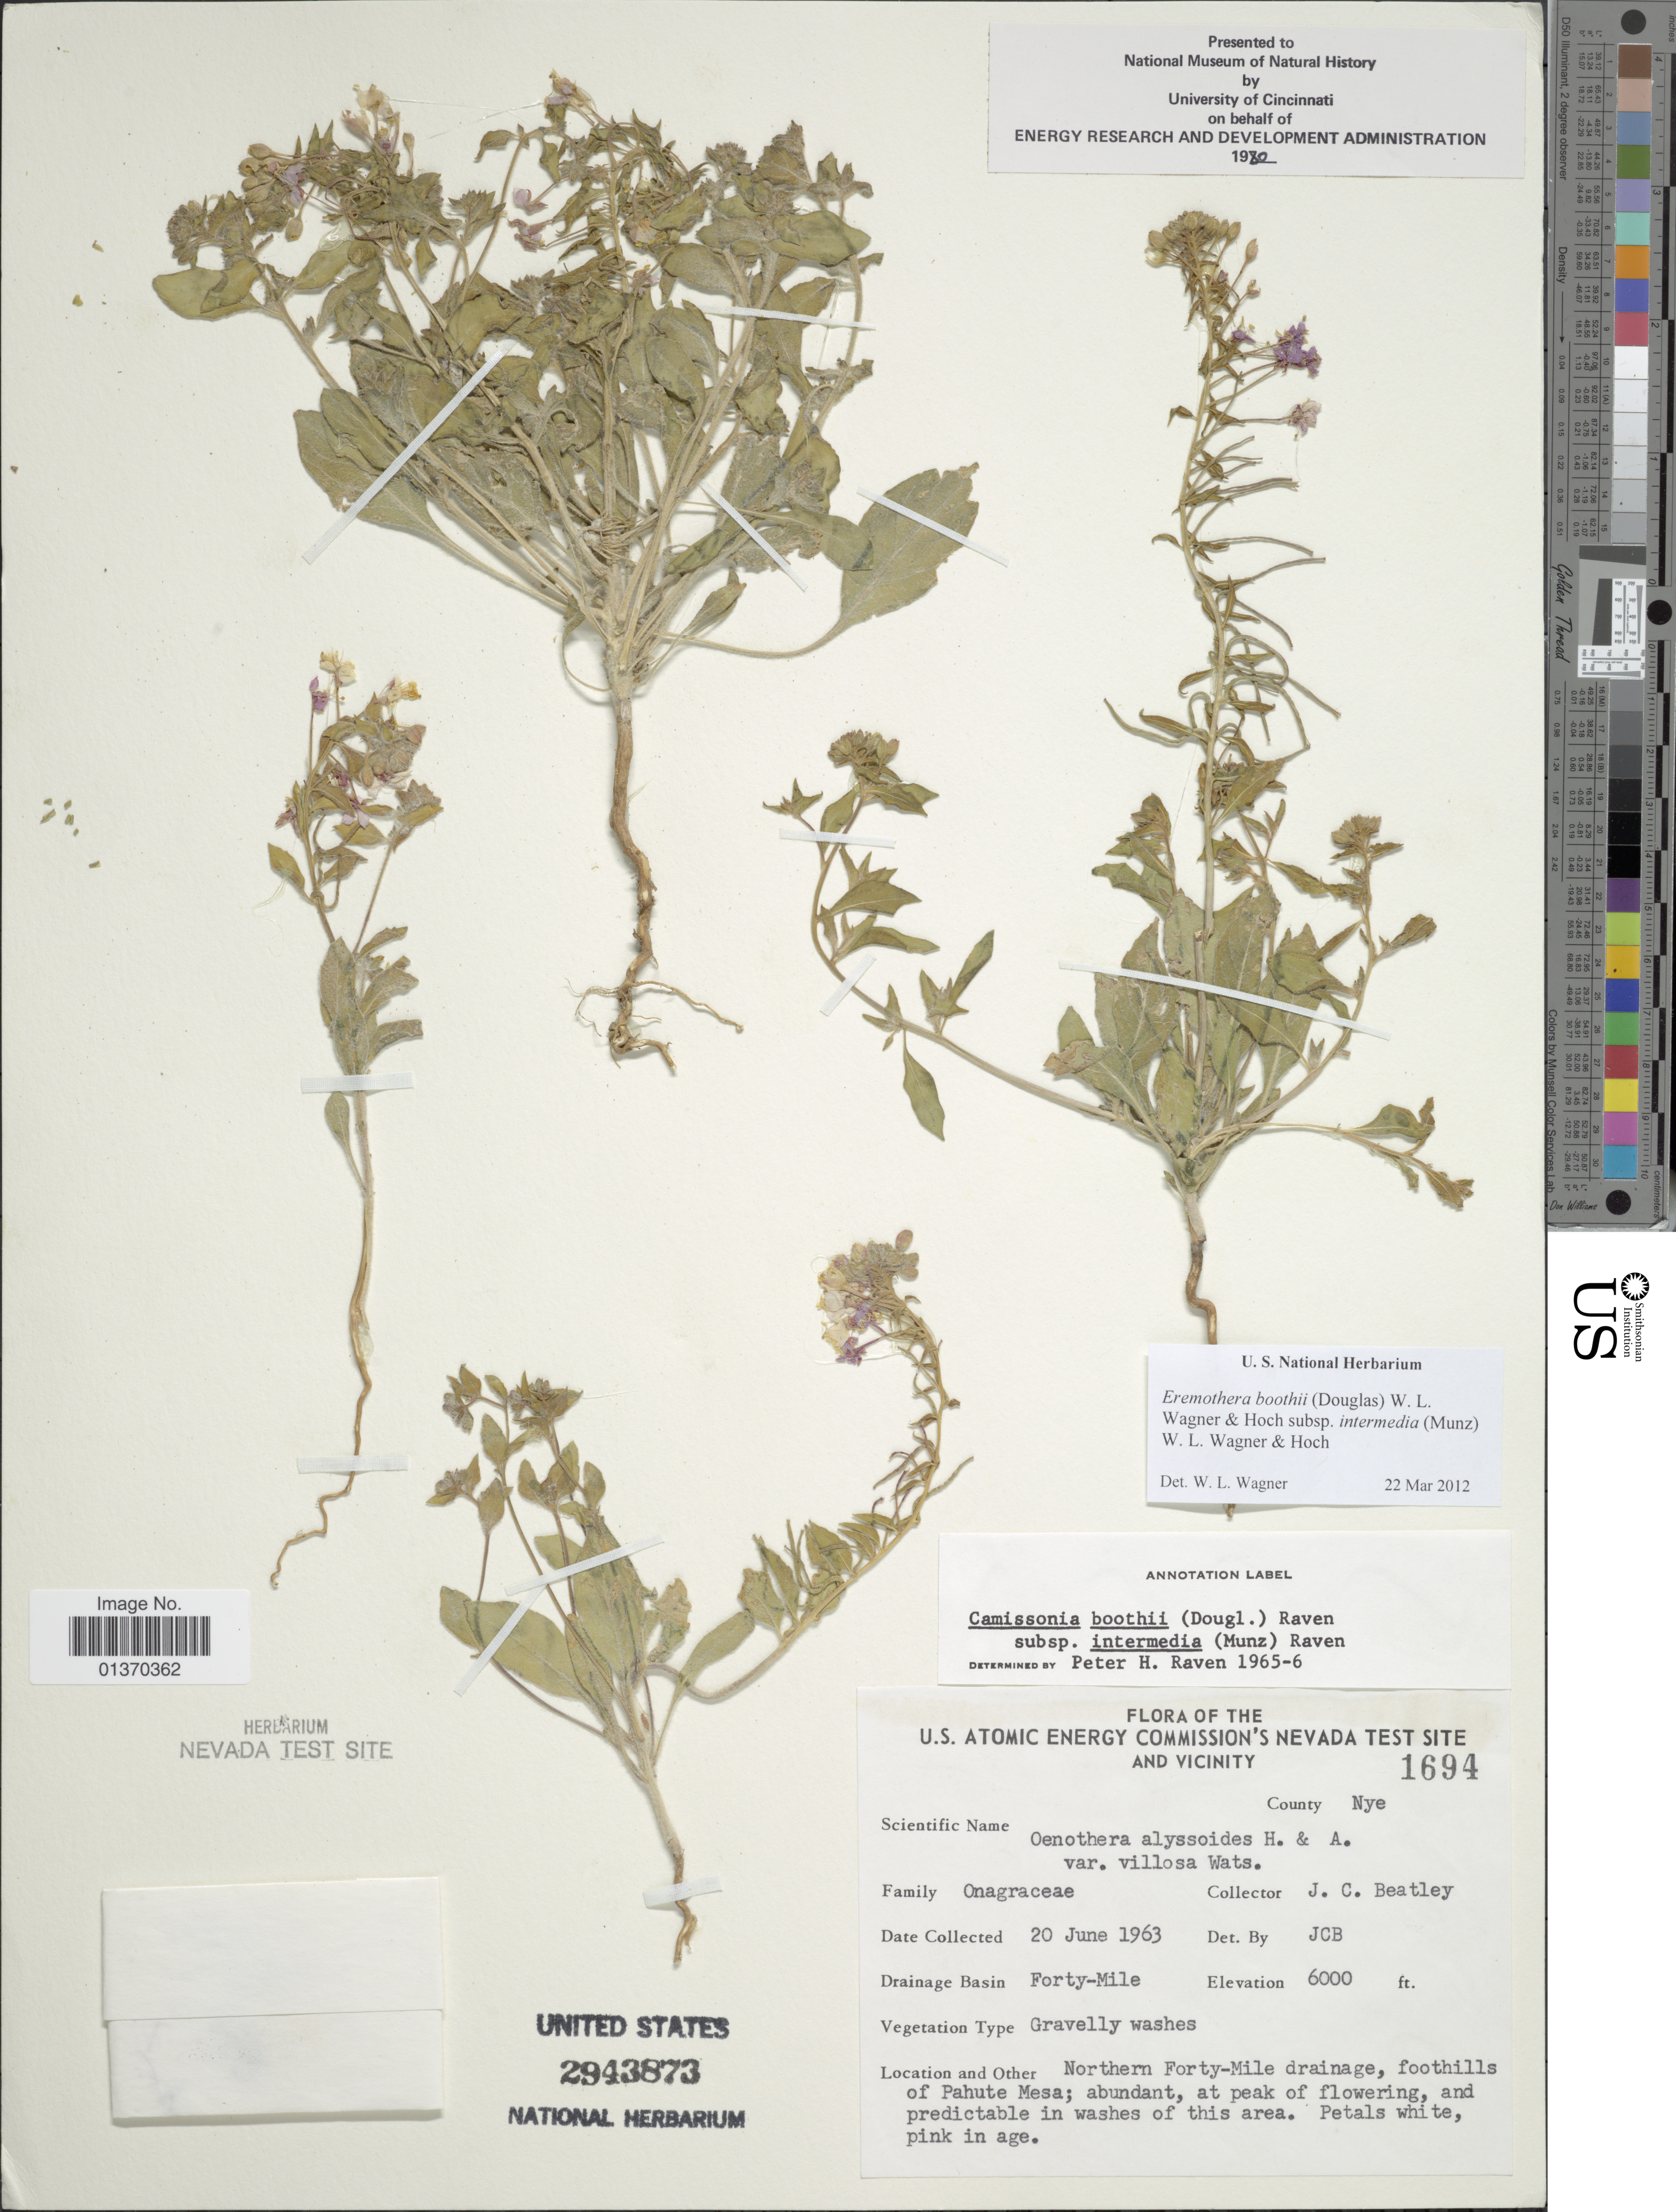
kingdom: Plantae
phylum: Tracheophyta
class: Magnoliopsida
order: Myrtales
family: Onagraceae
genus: Eremothera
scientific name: Eremothera boothii subsp. intermedia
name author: (Munz) W.L. Wagner & Hoch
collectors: J. C. Beatley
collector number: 1694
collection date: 1963-06-20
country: United States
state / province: Nevada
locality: U. S. Atomic Energy Commission's Nevada Test Site and Vicinity, Forty-Mile, Northern Forty-Mile drainage, foothills of Pahute Mesa; abundant, at peak of flowering. County Nye.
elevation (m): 1829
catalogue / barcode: US 2943873